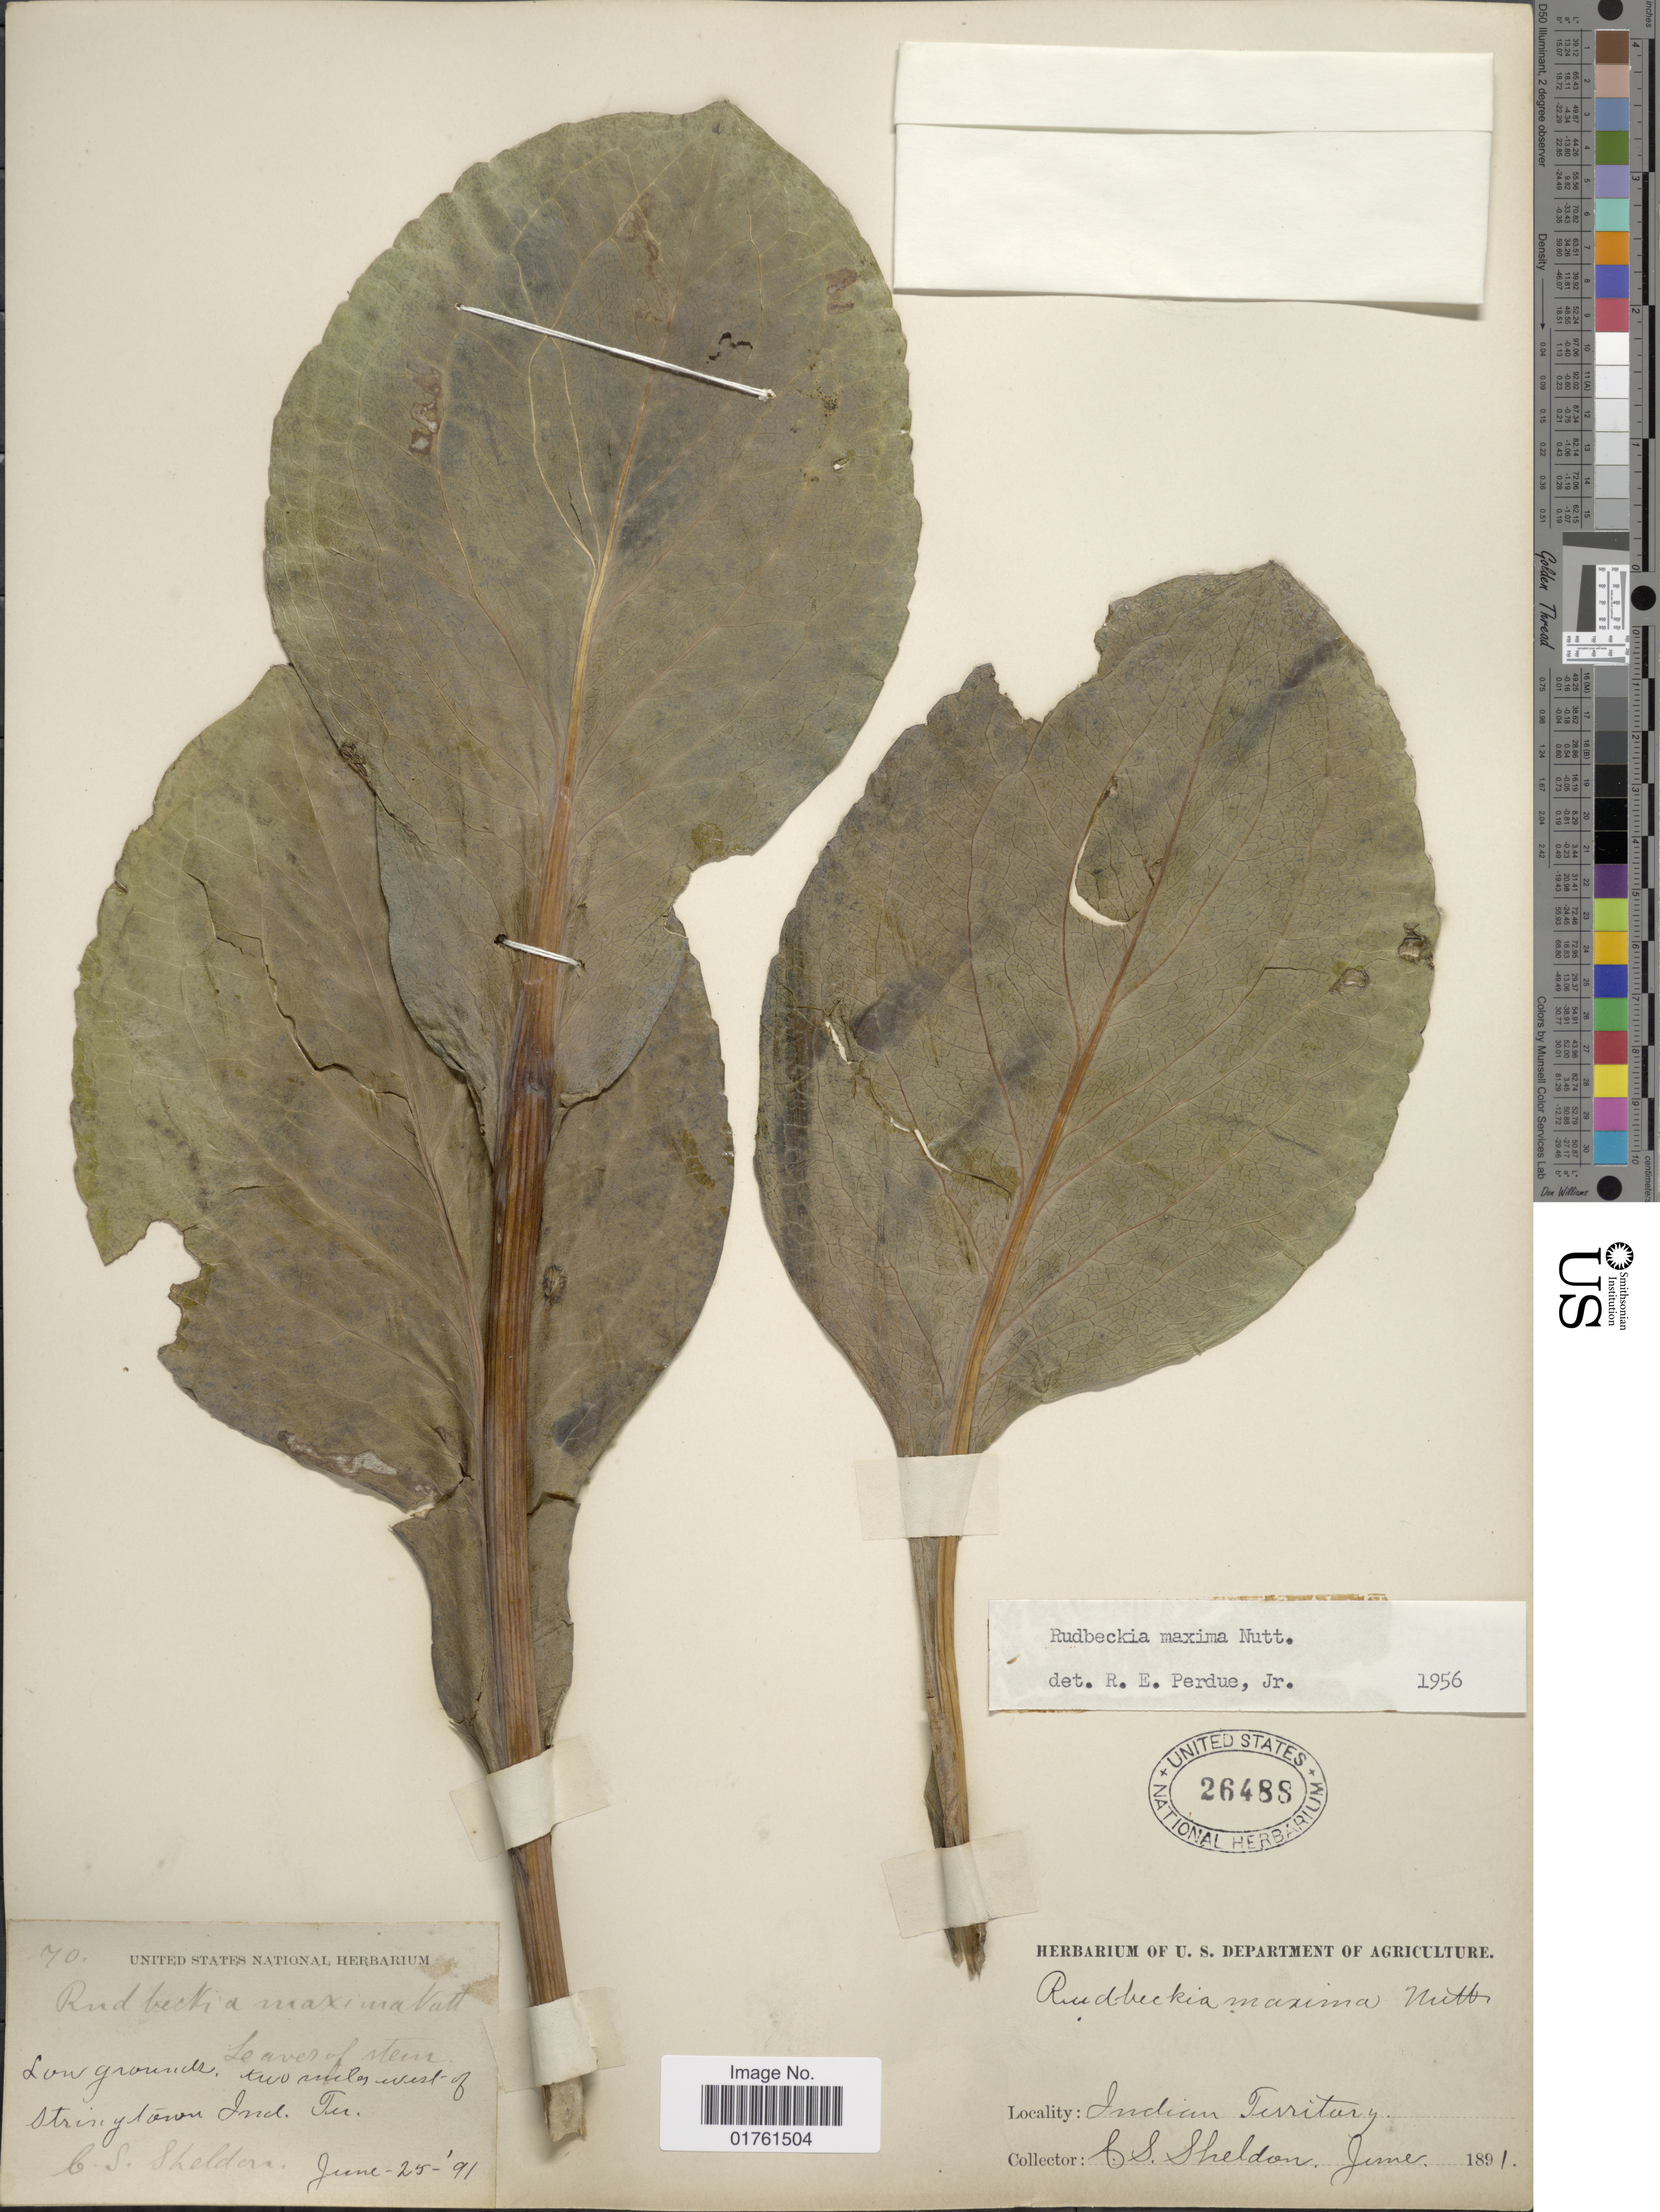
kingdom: Plantae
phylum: Tracheophyta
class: Magnoliopsida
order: Asterales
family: Asteraceae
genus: Rudbeckia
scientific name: Rudbeckia maxima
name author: Nutt.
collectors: C. S. Sheldon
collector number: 70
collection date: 1891-06-25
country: United States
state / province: Oklahoma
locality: Low grounds two miles west of Stringtown Ind Terr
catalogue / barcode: US 26488